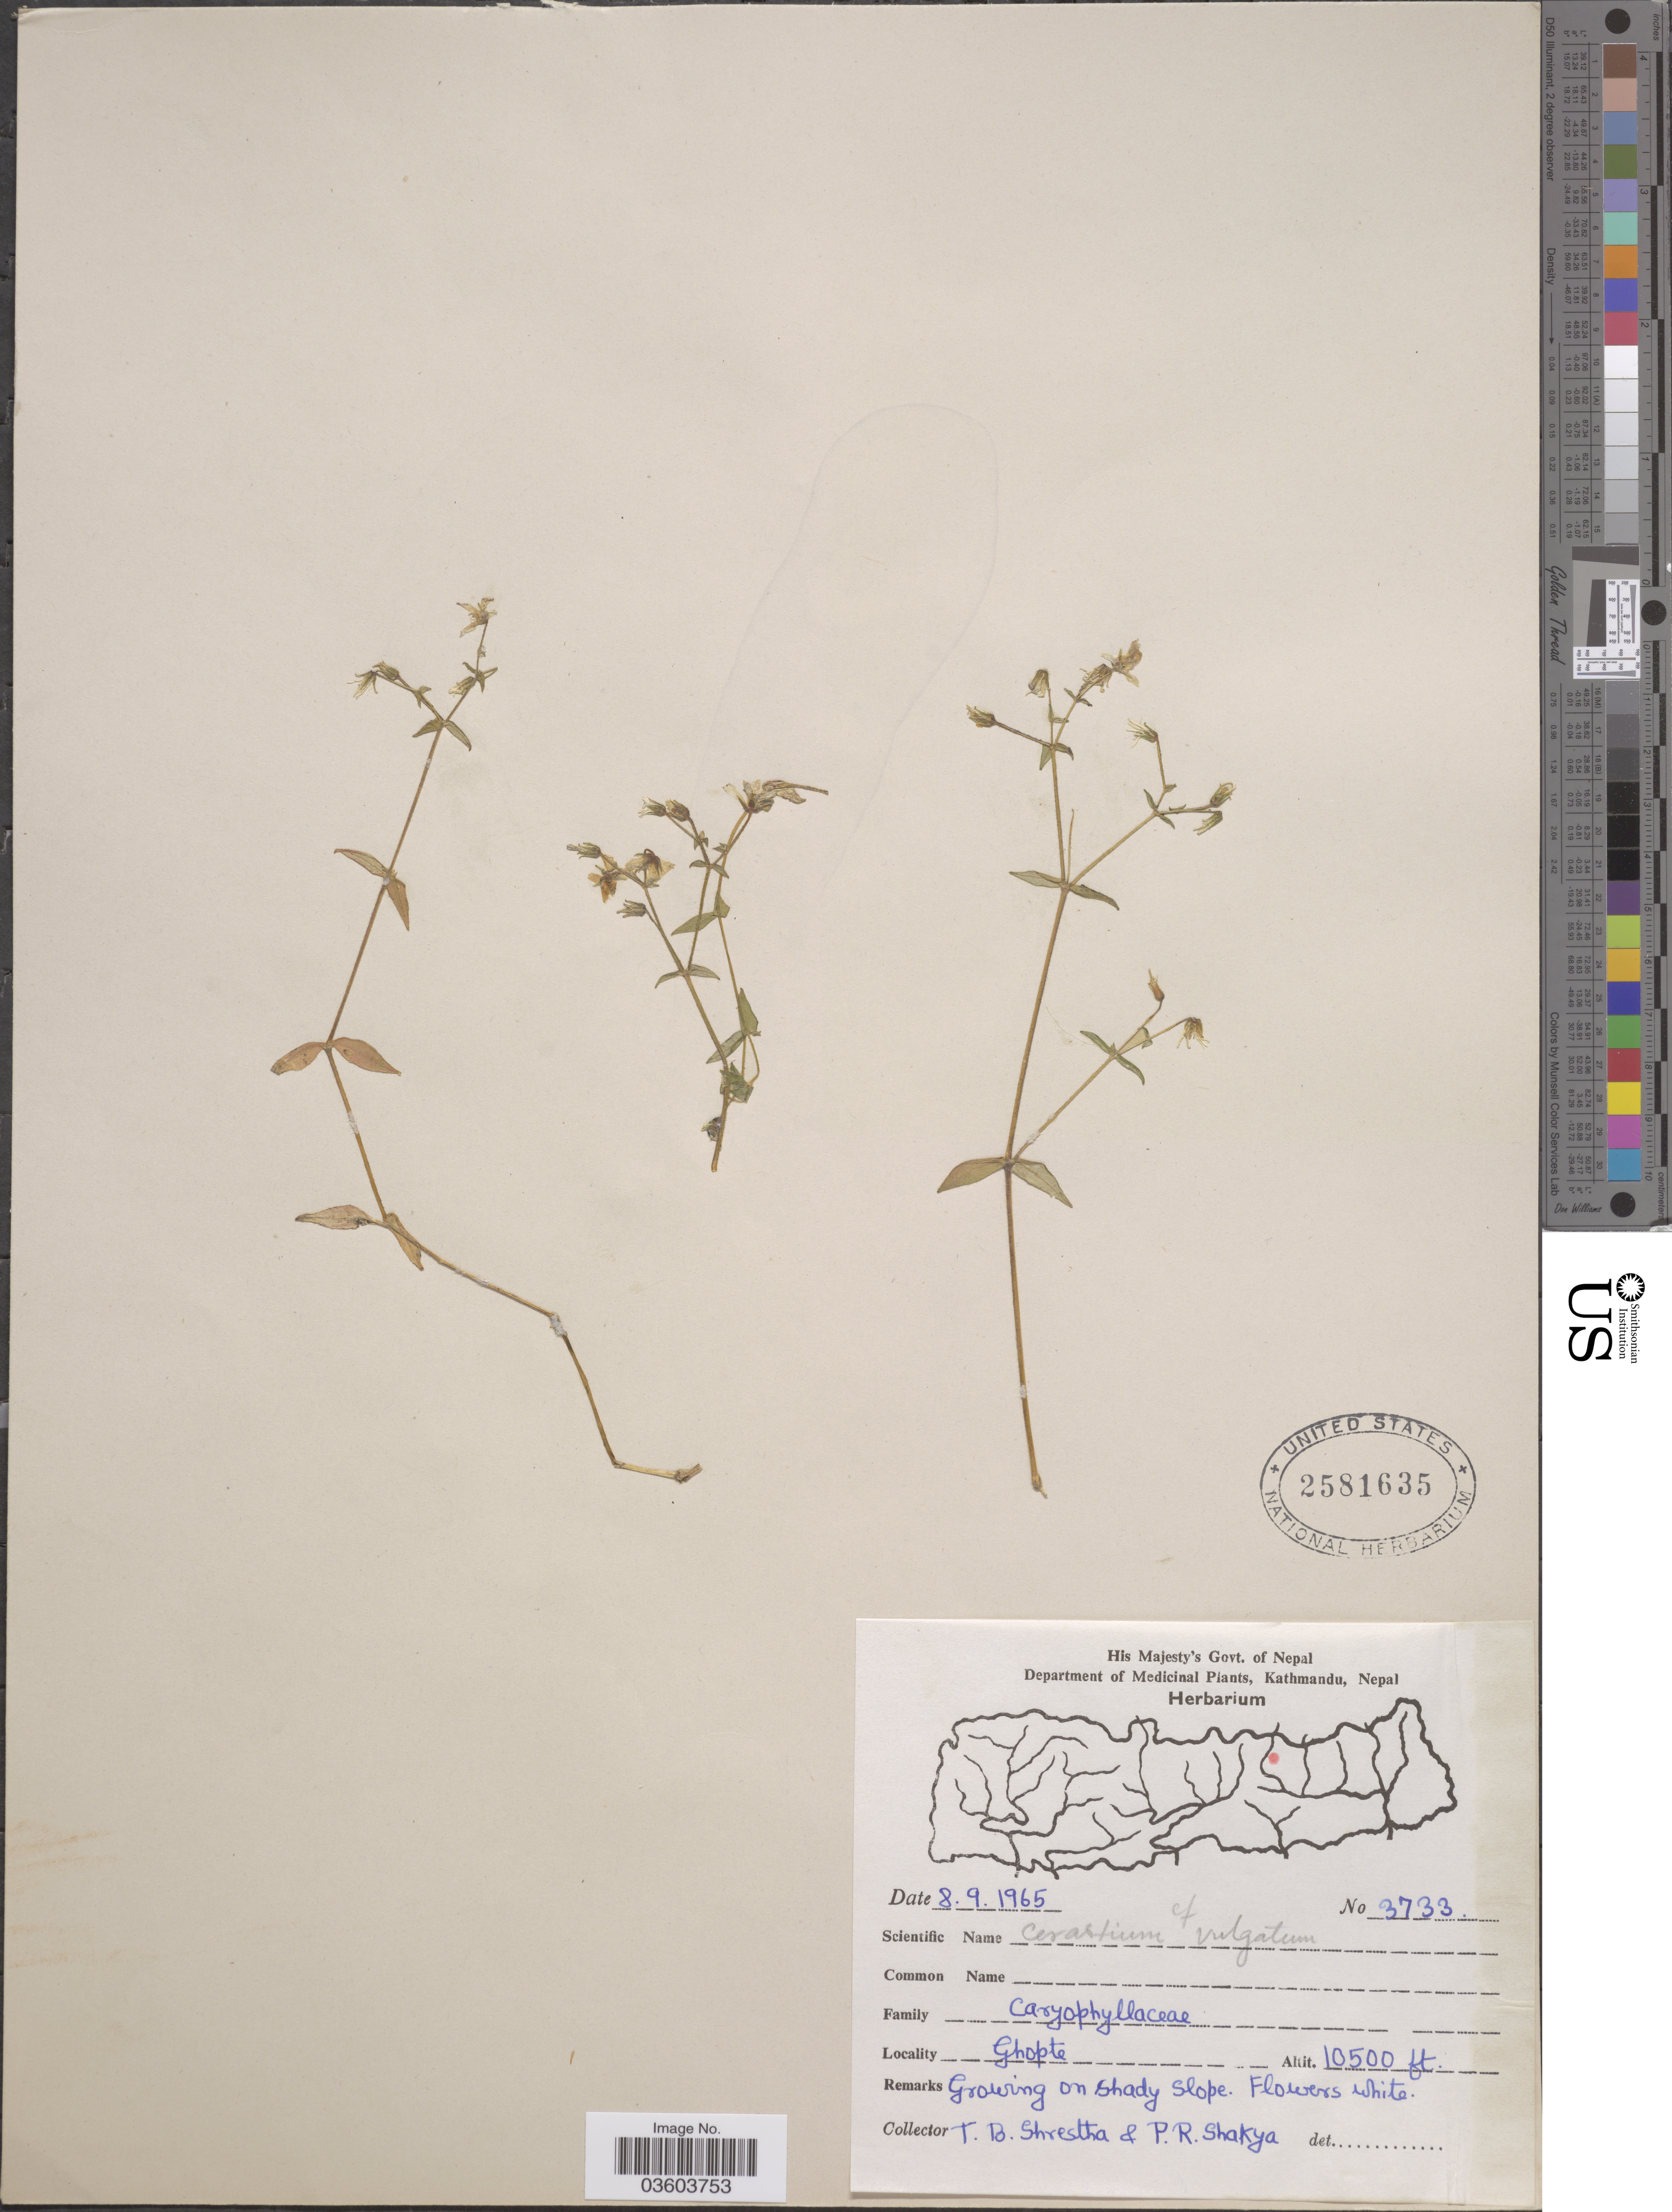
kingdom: Plantae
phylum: Tracheophyta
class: Magnoliopsida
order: Caryophyllales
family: Caryophyllaceae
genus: Cerastium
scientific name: Cerastium vulgatum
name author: L.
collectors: T. B. Shrestha & P. Shakya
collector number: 3733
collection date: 1965-09-08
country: Nepal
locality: Ghopte.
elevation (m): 3200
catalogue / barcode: US 2581635